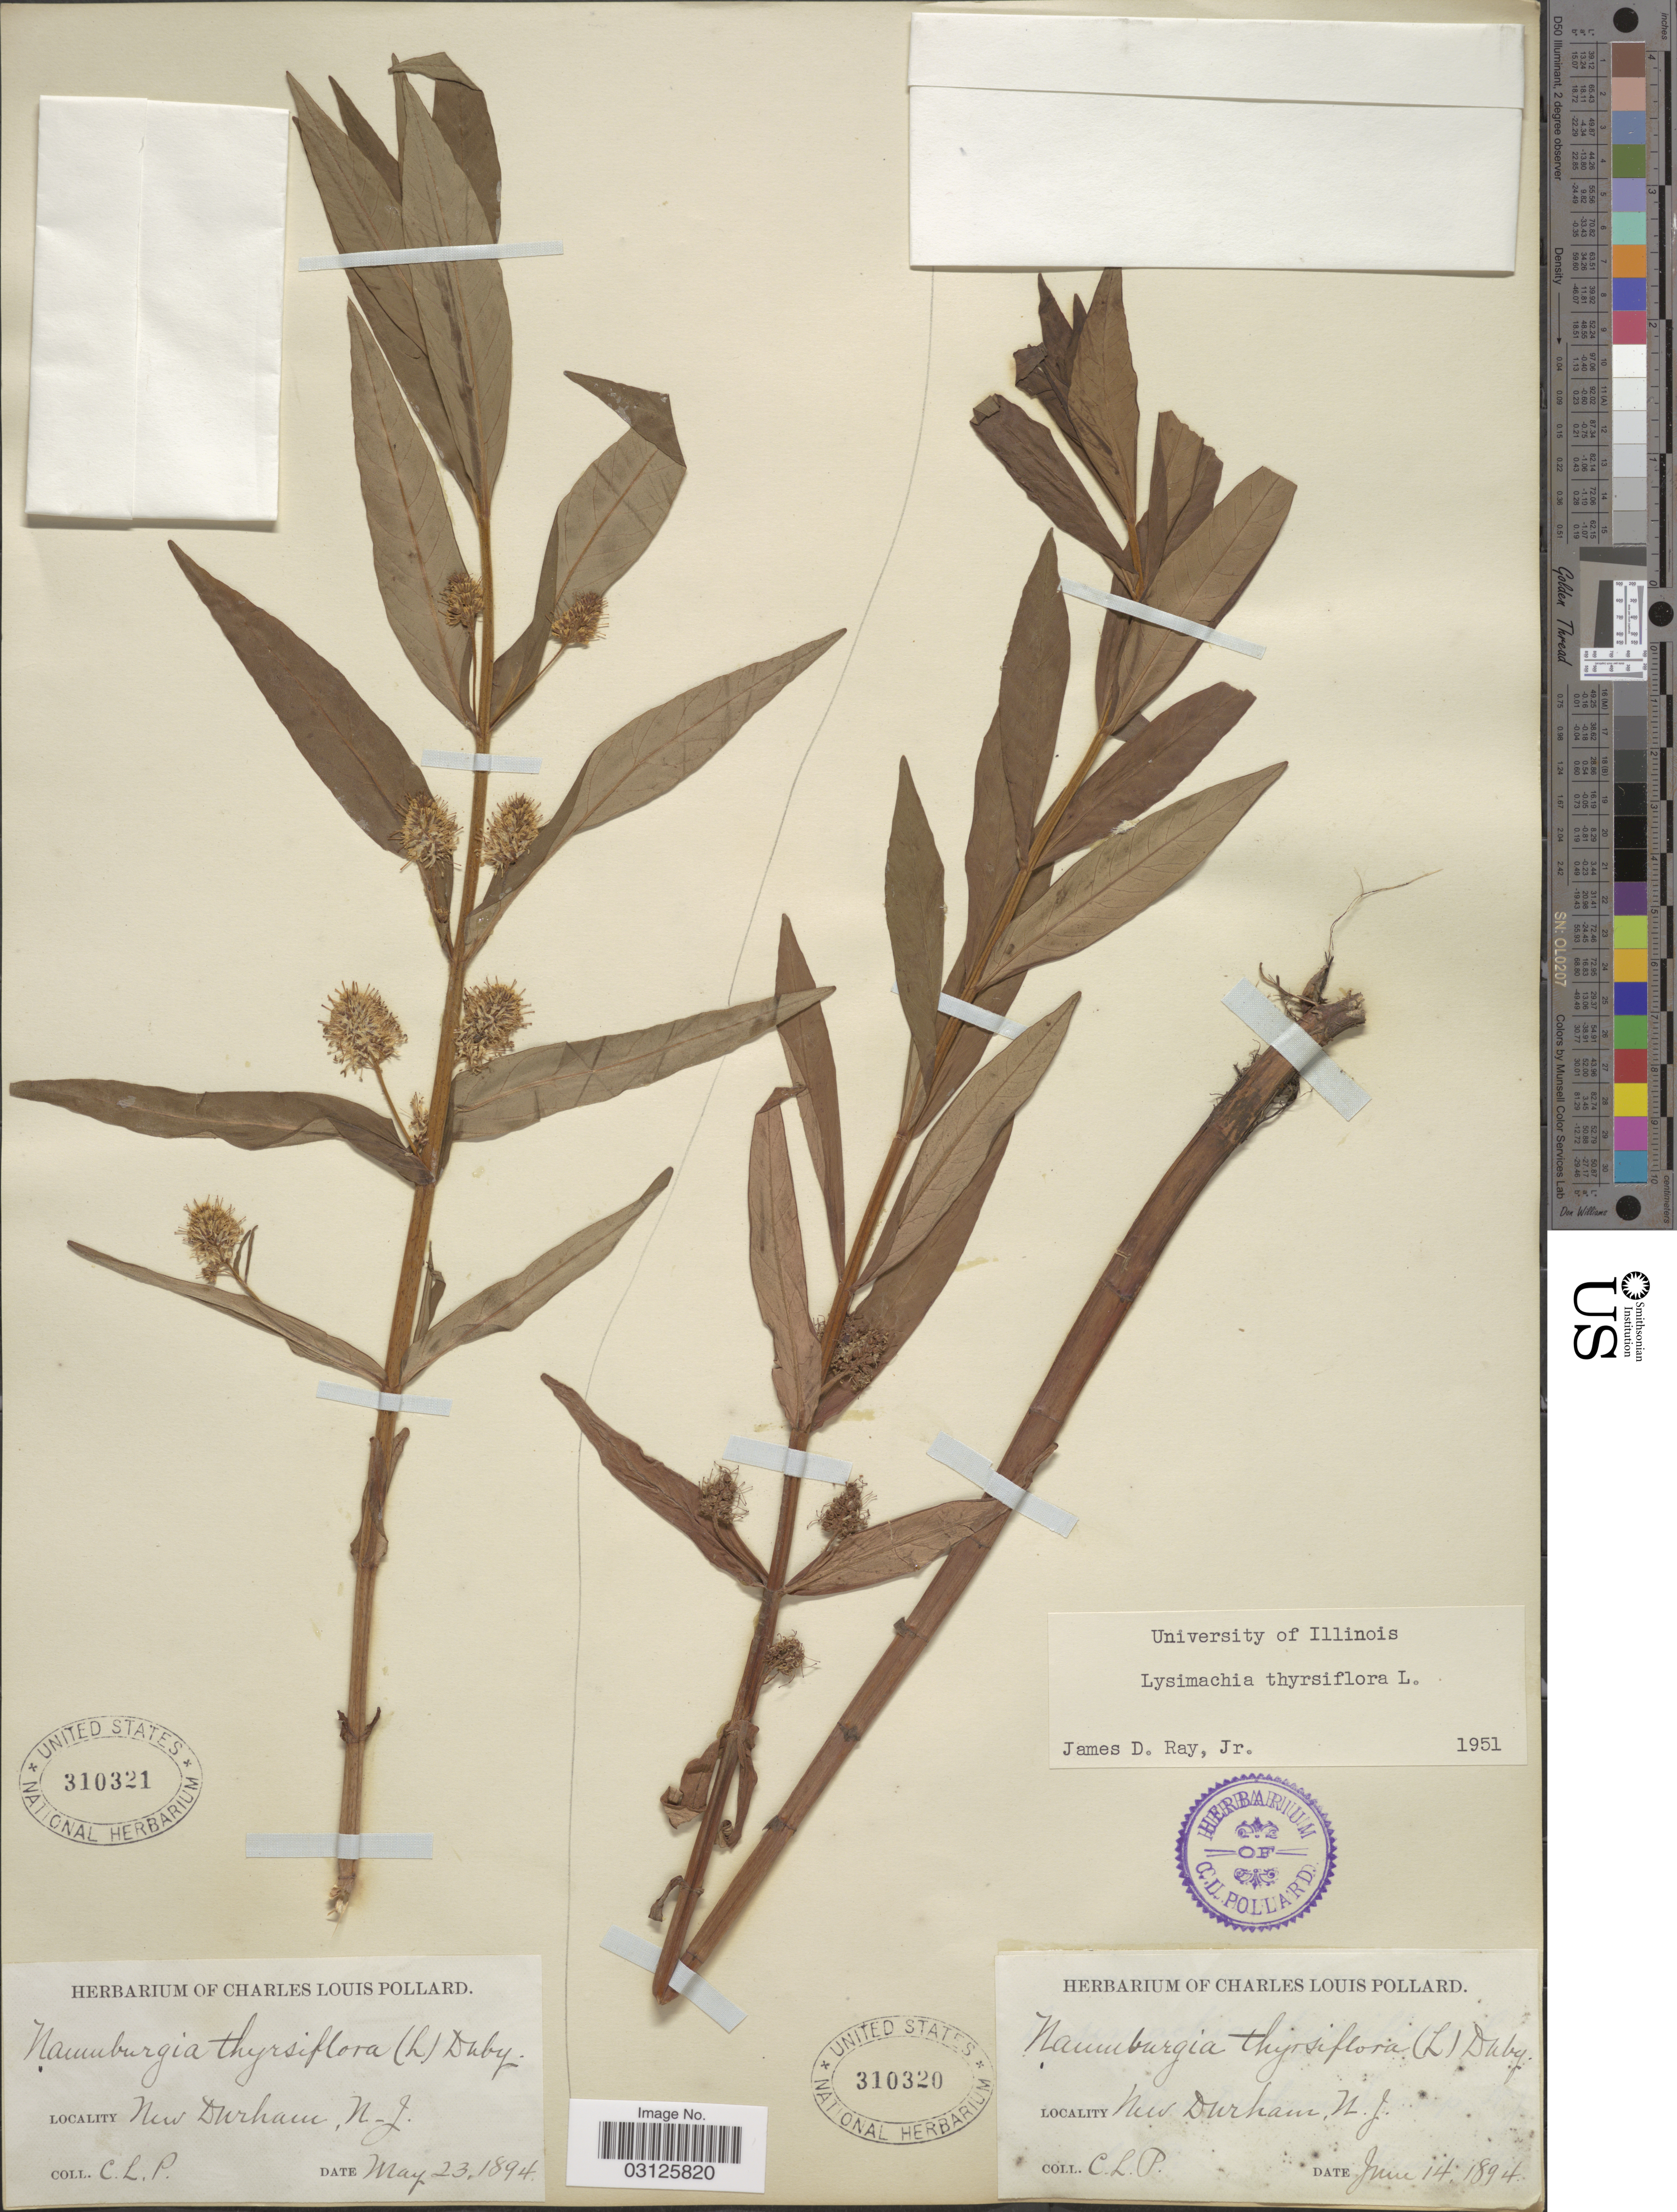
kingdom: Plantae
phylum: Tracheophyta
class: Magnoliopsida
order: Ericales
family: Primulaceae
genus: Lysimachia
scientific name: Lysimachia thyrsiflora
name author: L.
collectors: C. L. Pollard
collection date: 1894-05-23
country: United States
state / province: New Jersey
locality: New Durham, N. J.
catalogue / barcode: US 310321